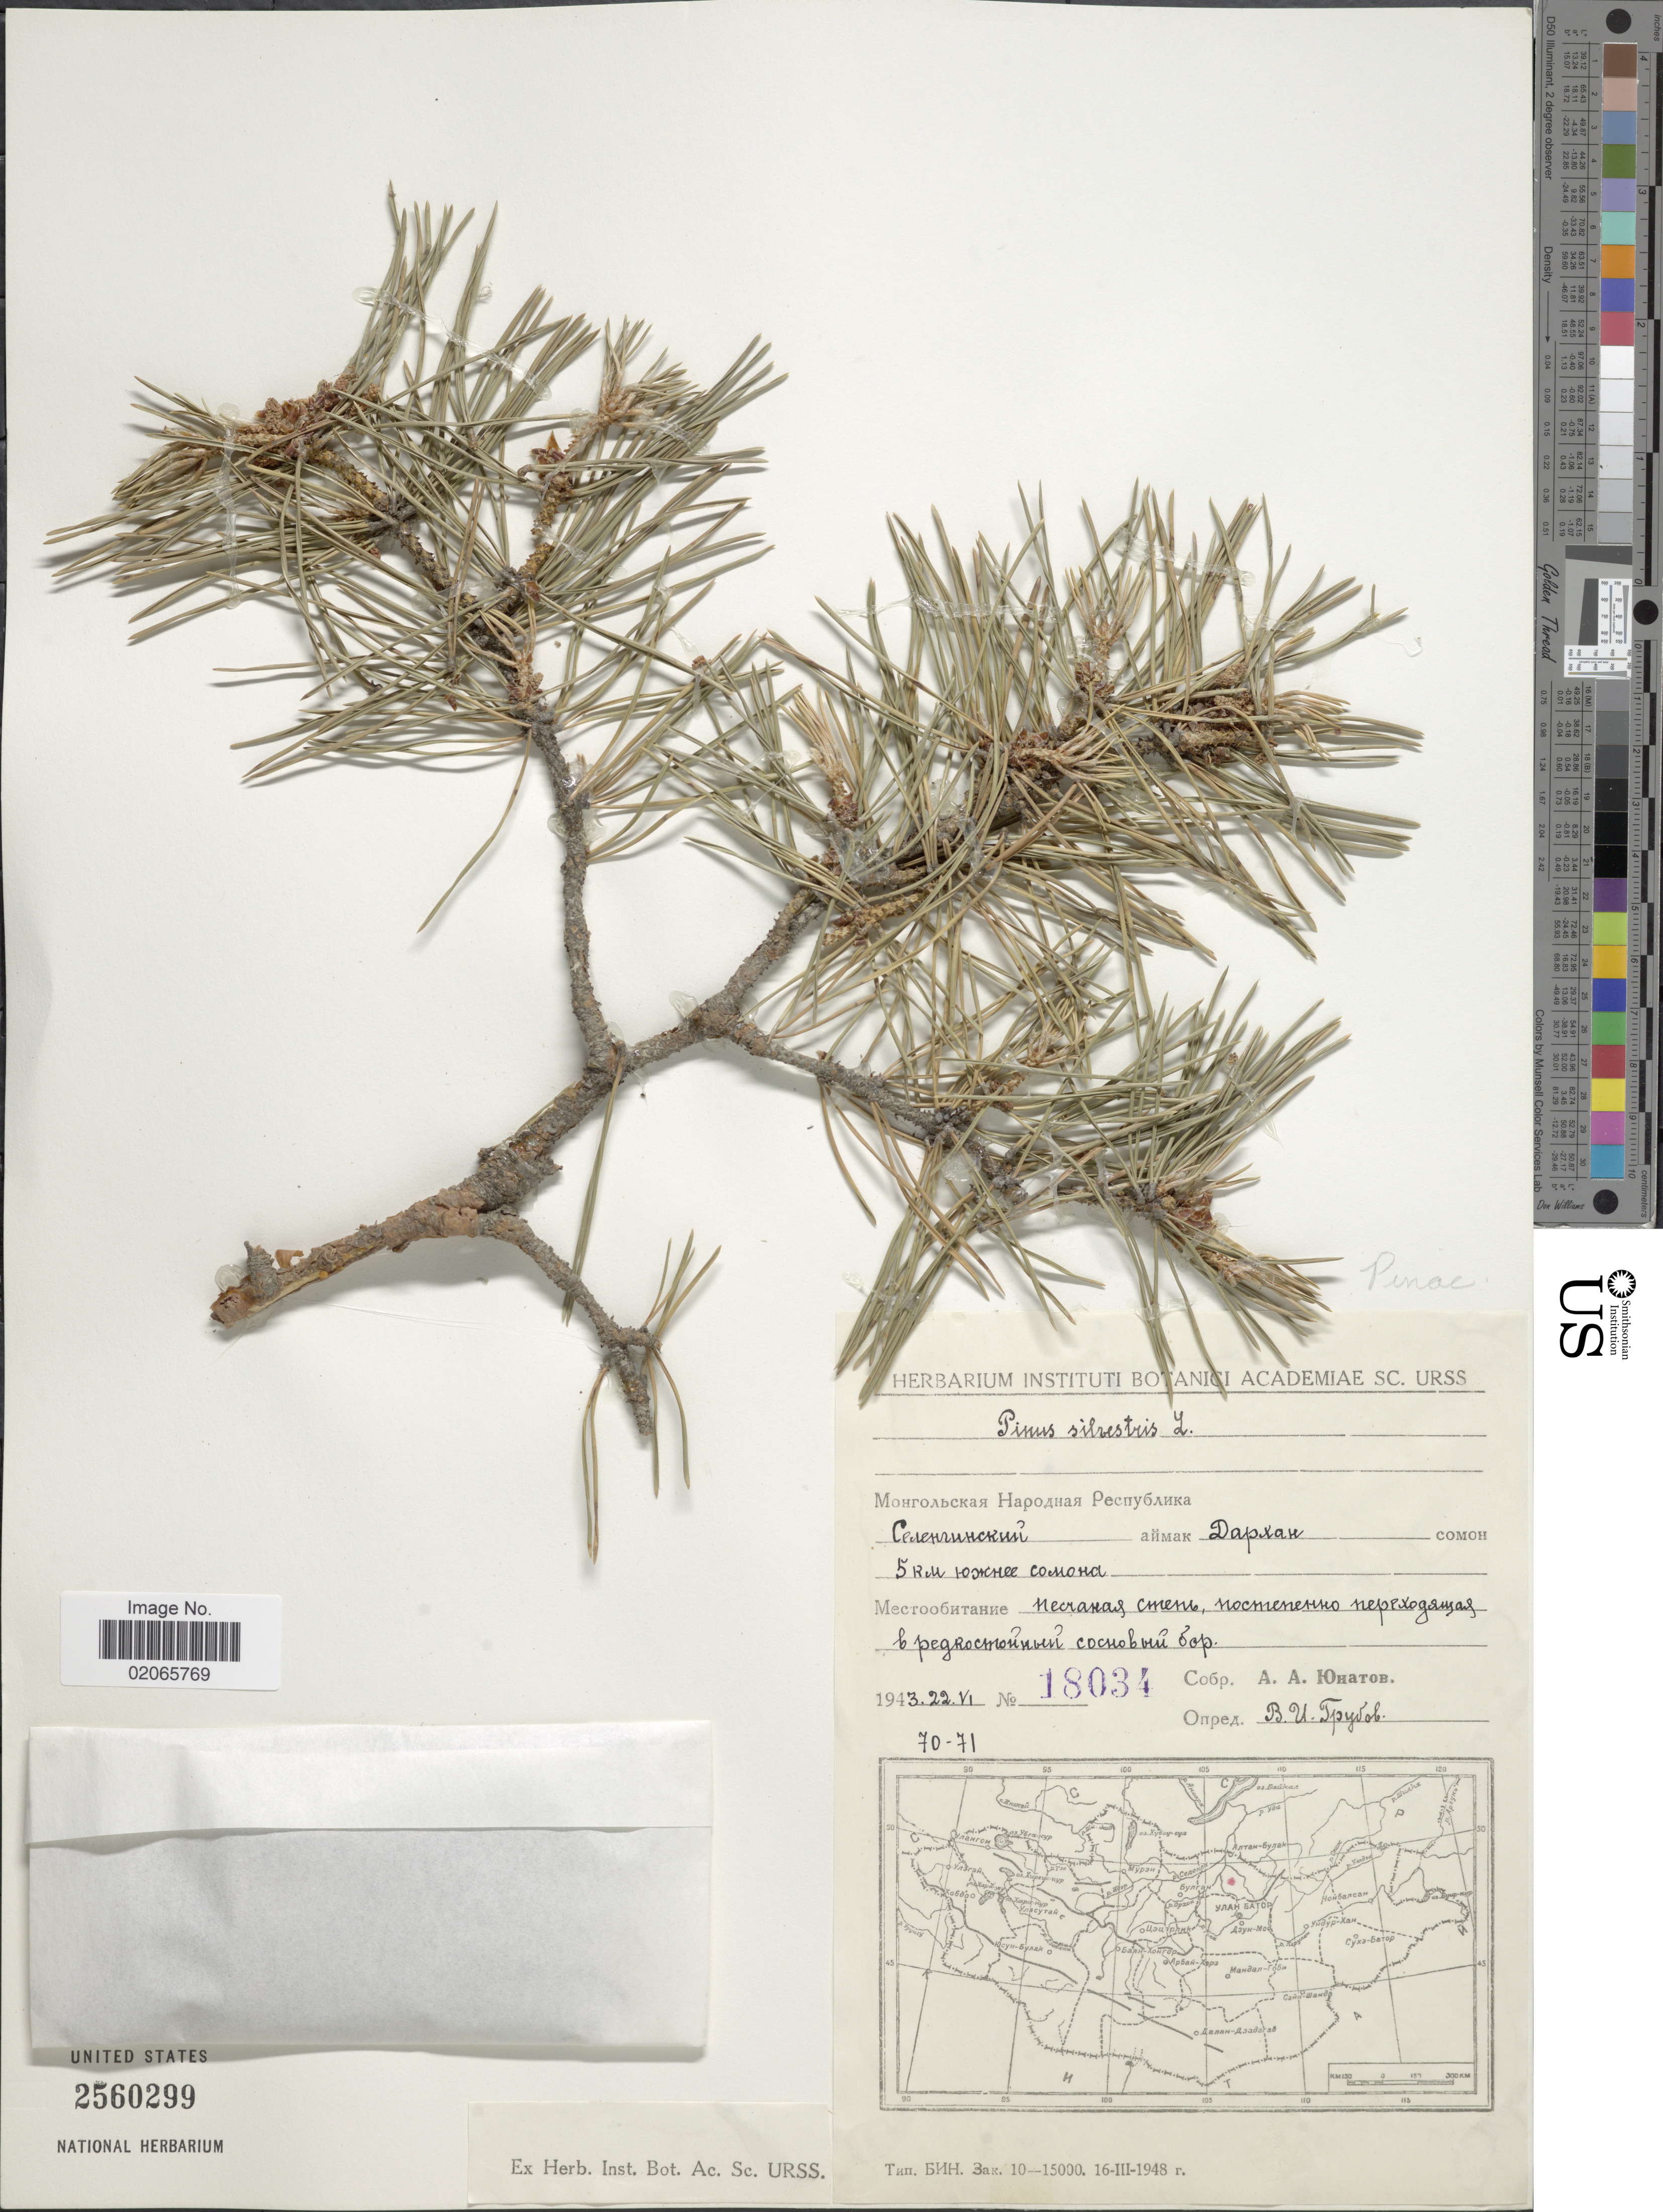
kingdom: Plantae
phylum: Tracheophyta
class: Pinopsida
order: Pinales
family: Pinaceae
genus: Pinus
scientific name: Pinus sylvestris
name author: L.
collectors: A. Unatov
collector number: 18034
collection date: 1943-06-22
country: Mongolia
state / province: Selenge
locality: Selenge Aymag, 5 km S of Darkhan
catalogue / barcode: US 2560299